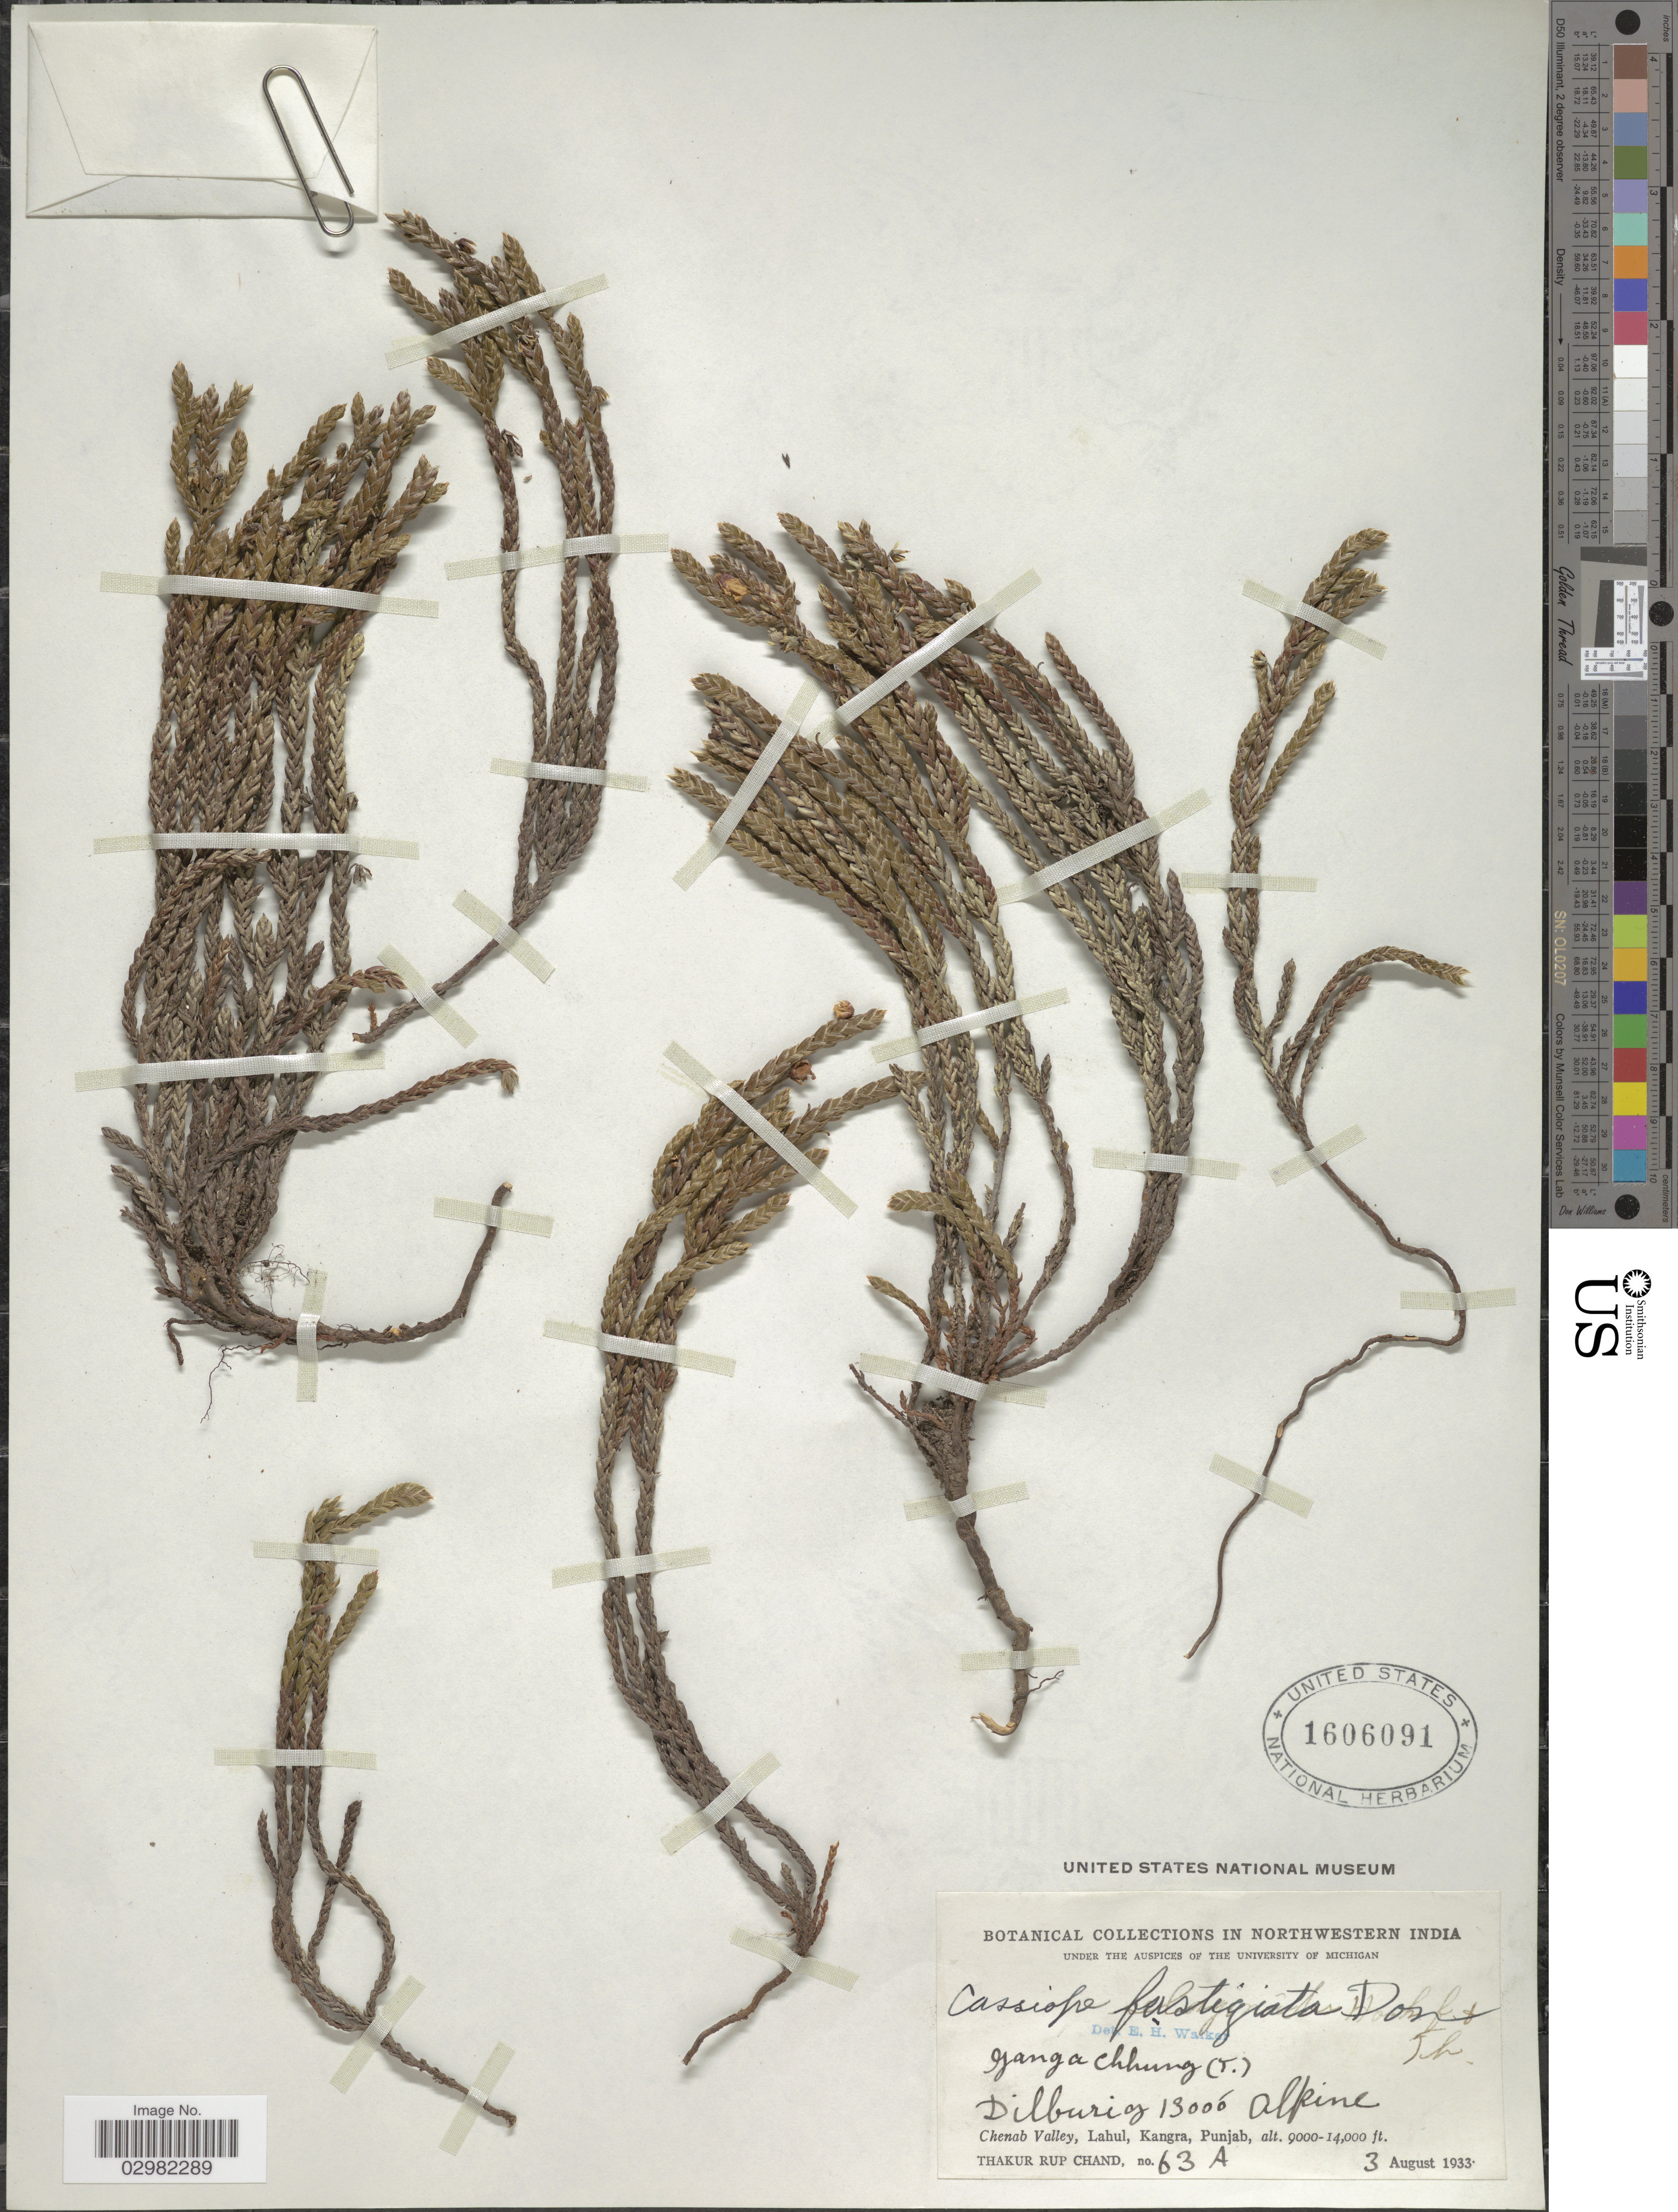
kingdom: Plantae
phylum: Tracheophyta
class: Magnoliopsida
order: Ericales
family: Ericaceae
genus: Cassiope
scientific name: Cassiope fastigiata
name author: (Wall) D. Don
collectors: T. R. Chand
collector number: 63 A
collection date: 1933-08-03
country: India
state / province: Punjab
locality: Northwestern India, Dilburg, Chenab Valley, Lahul, Kangra, Punjab.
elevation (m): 3962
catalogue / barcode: US 1606091